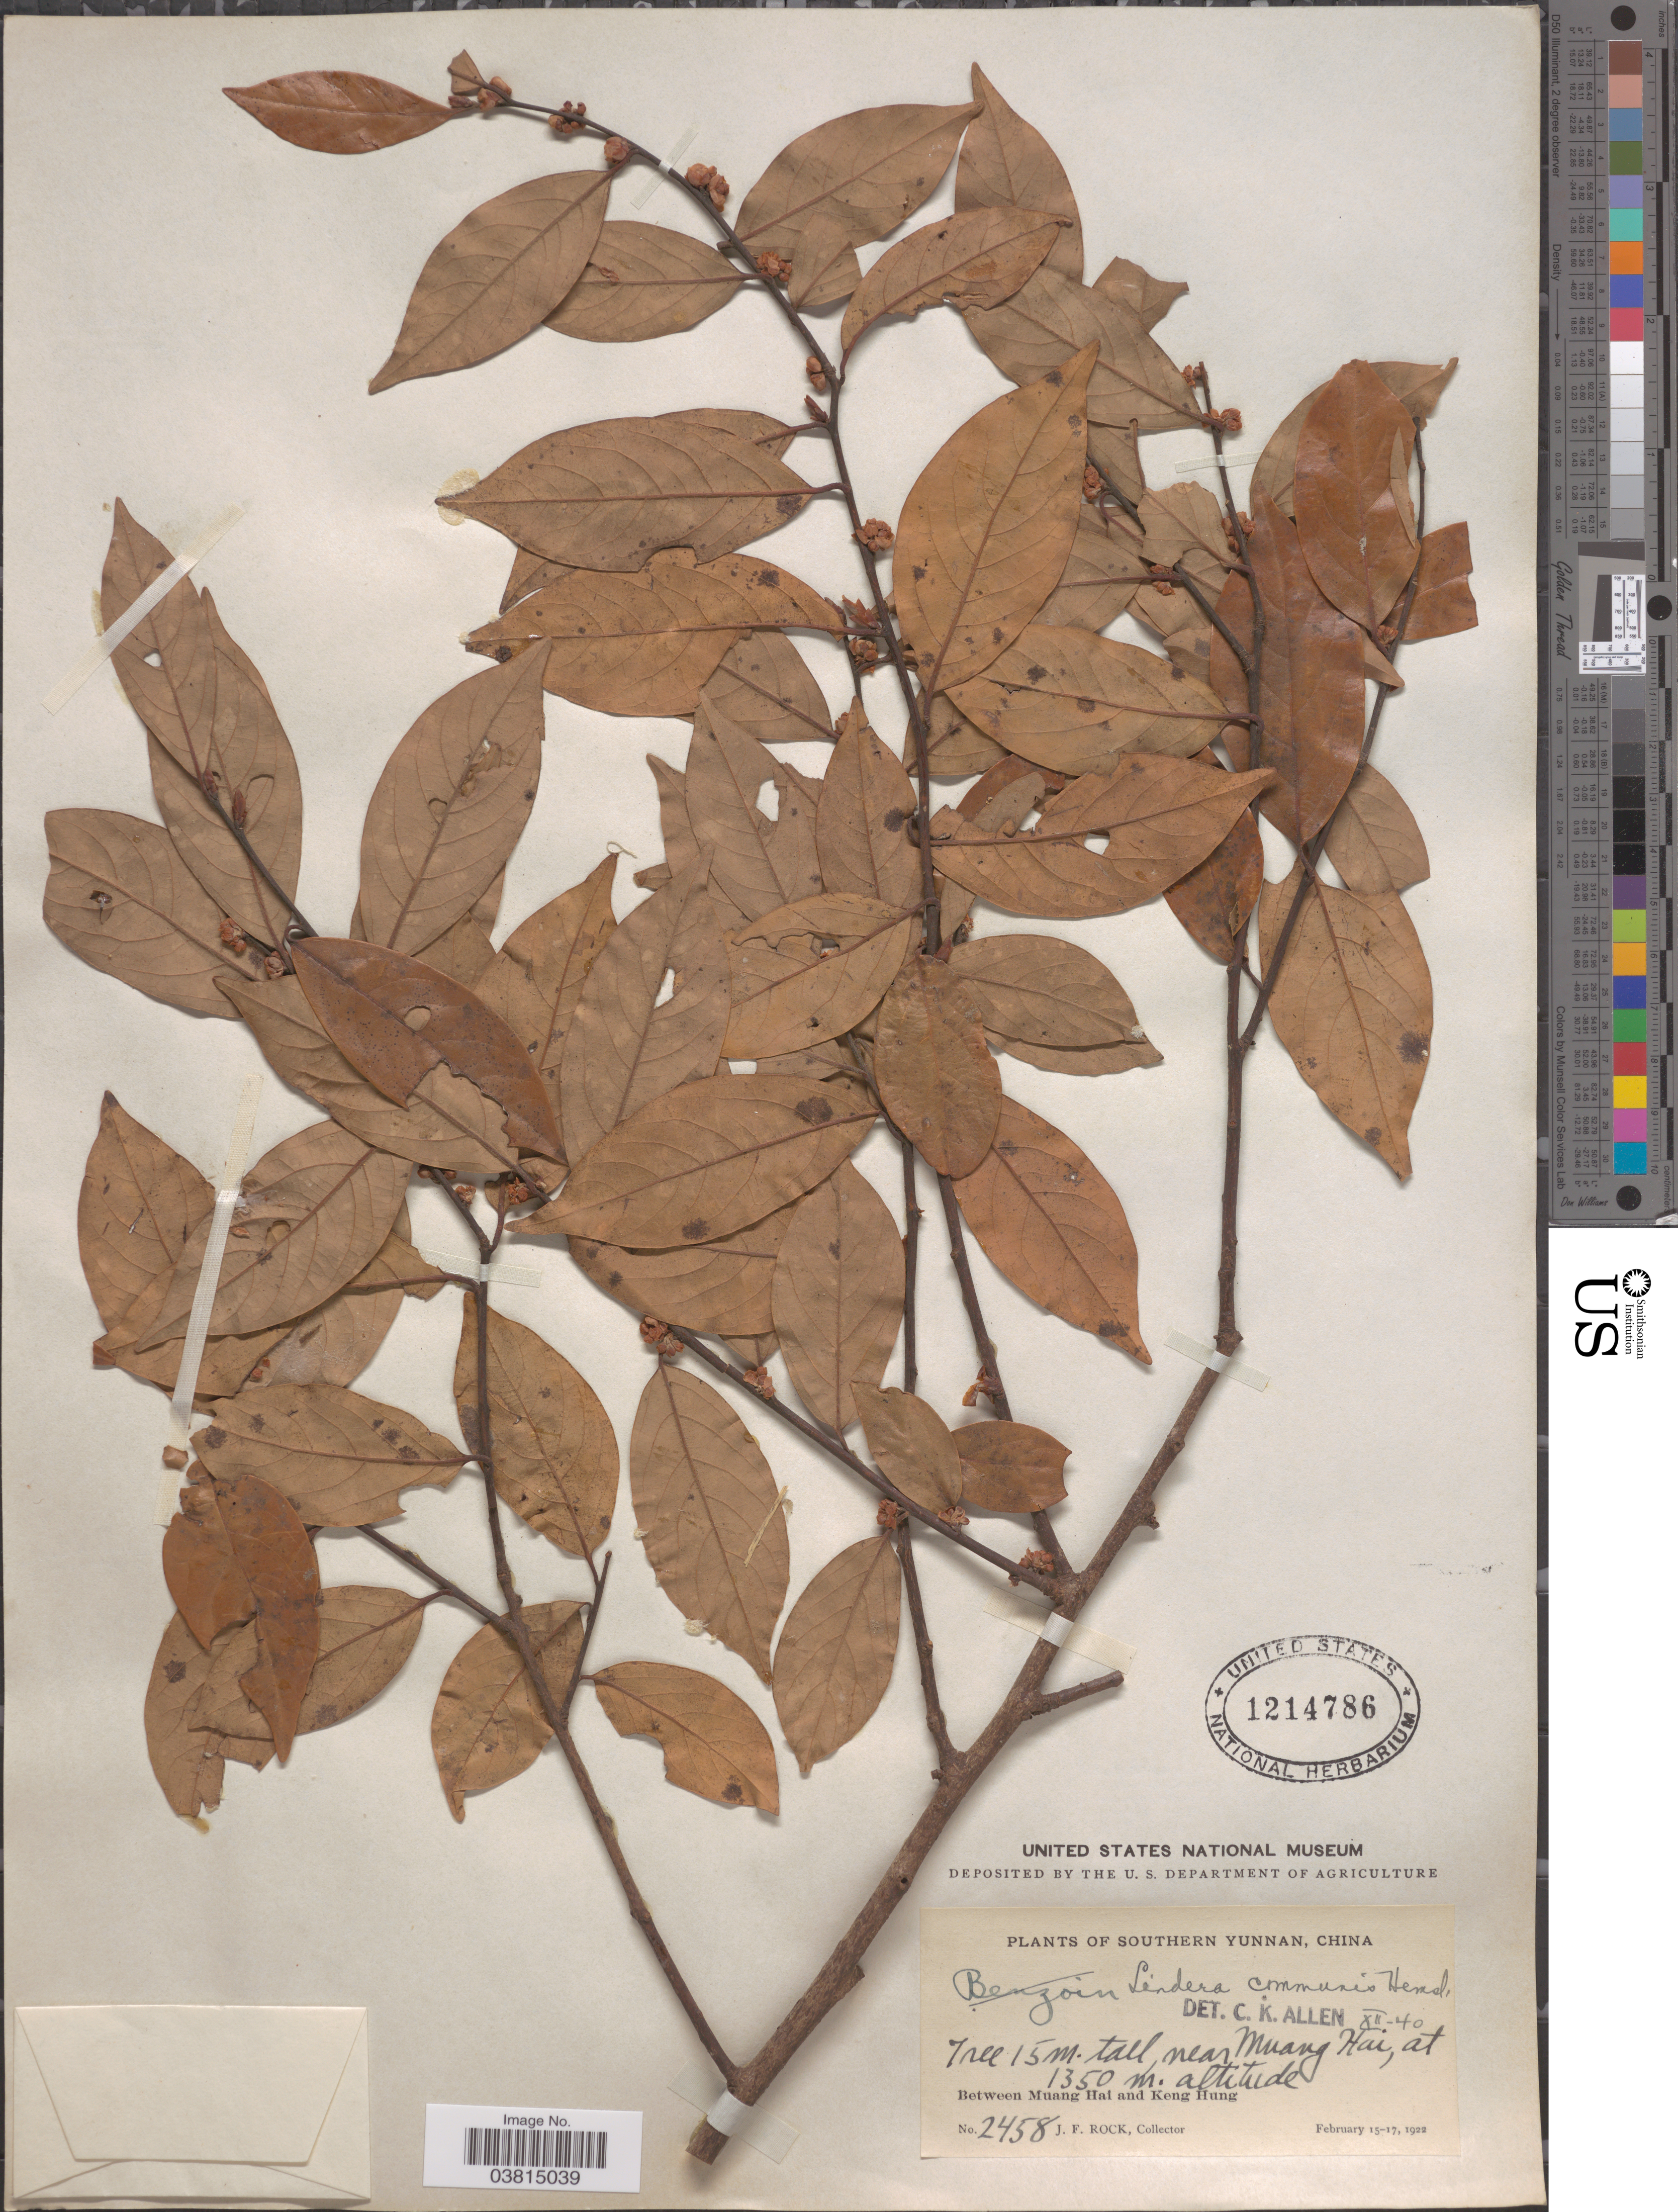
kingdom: Plantae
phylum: Tracheophyta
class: Magnoliopsida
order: Laurales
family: Lauraceae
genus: Lindera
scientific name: Lindera communis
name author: Hemsl.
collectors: J. Rock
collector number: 2458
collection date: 1922-02-15/1922-02-17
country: China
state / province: Yunnan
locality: Southern Yunnan. Near Muang Hai. Between Muang Hai and Keng Hung.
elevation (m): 1350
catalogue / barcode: US 1214786